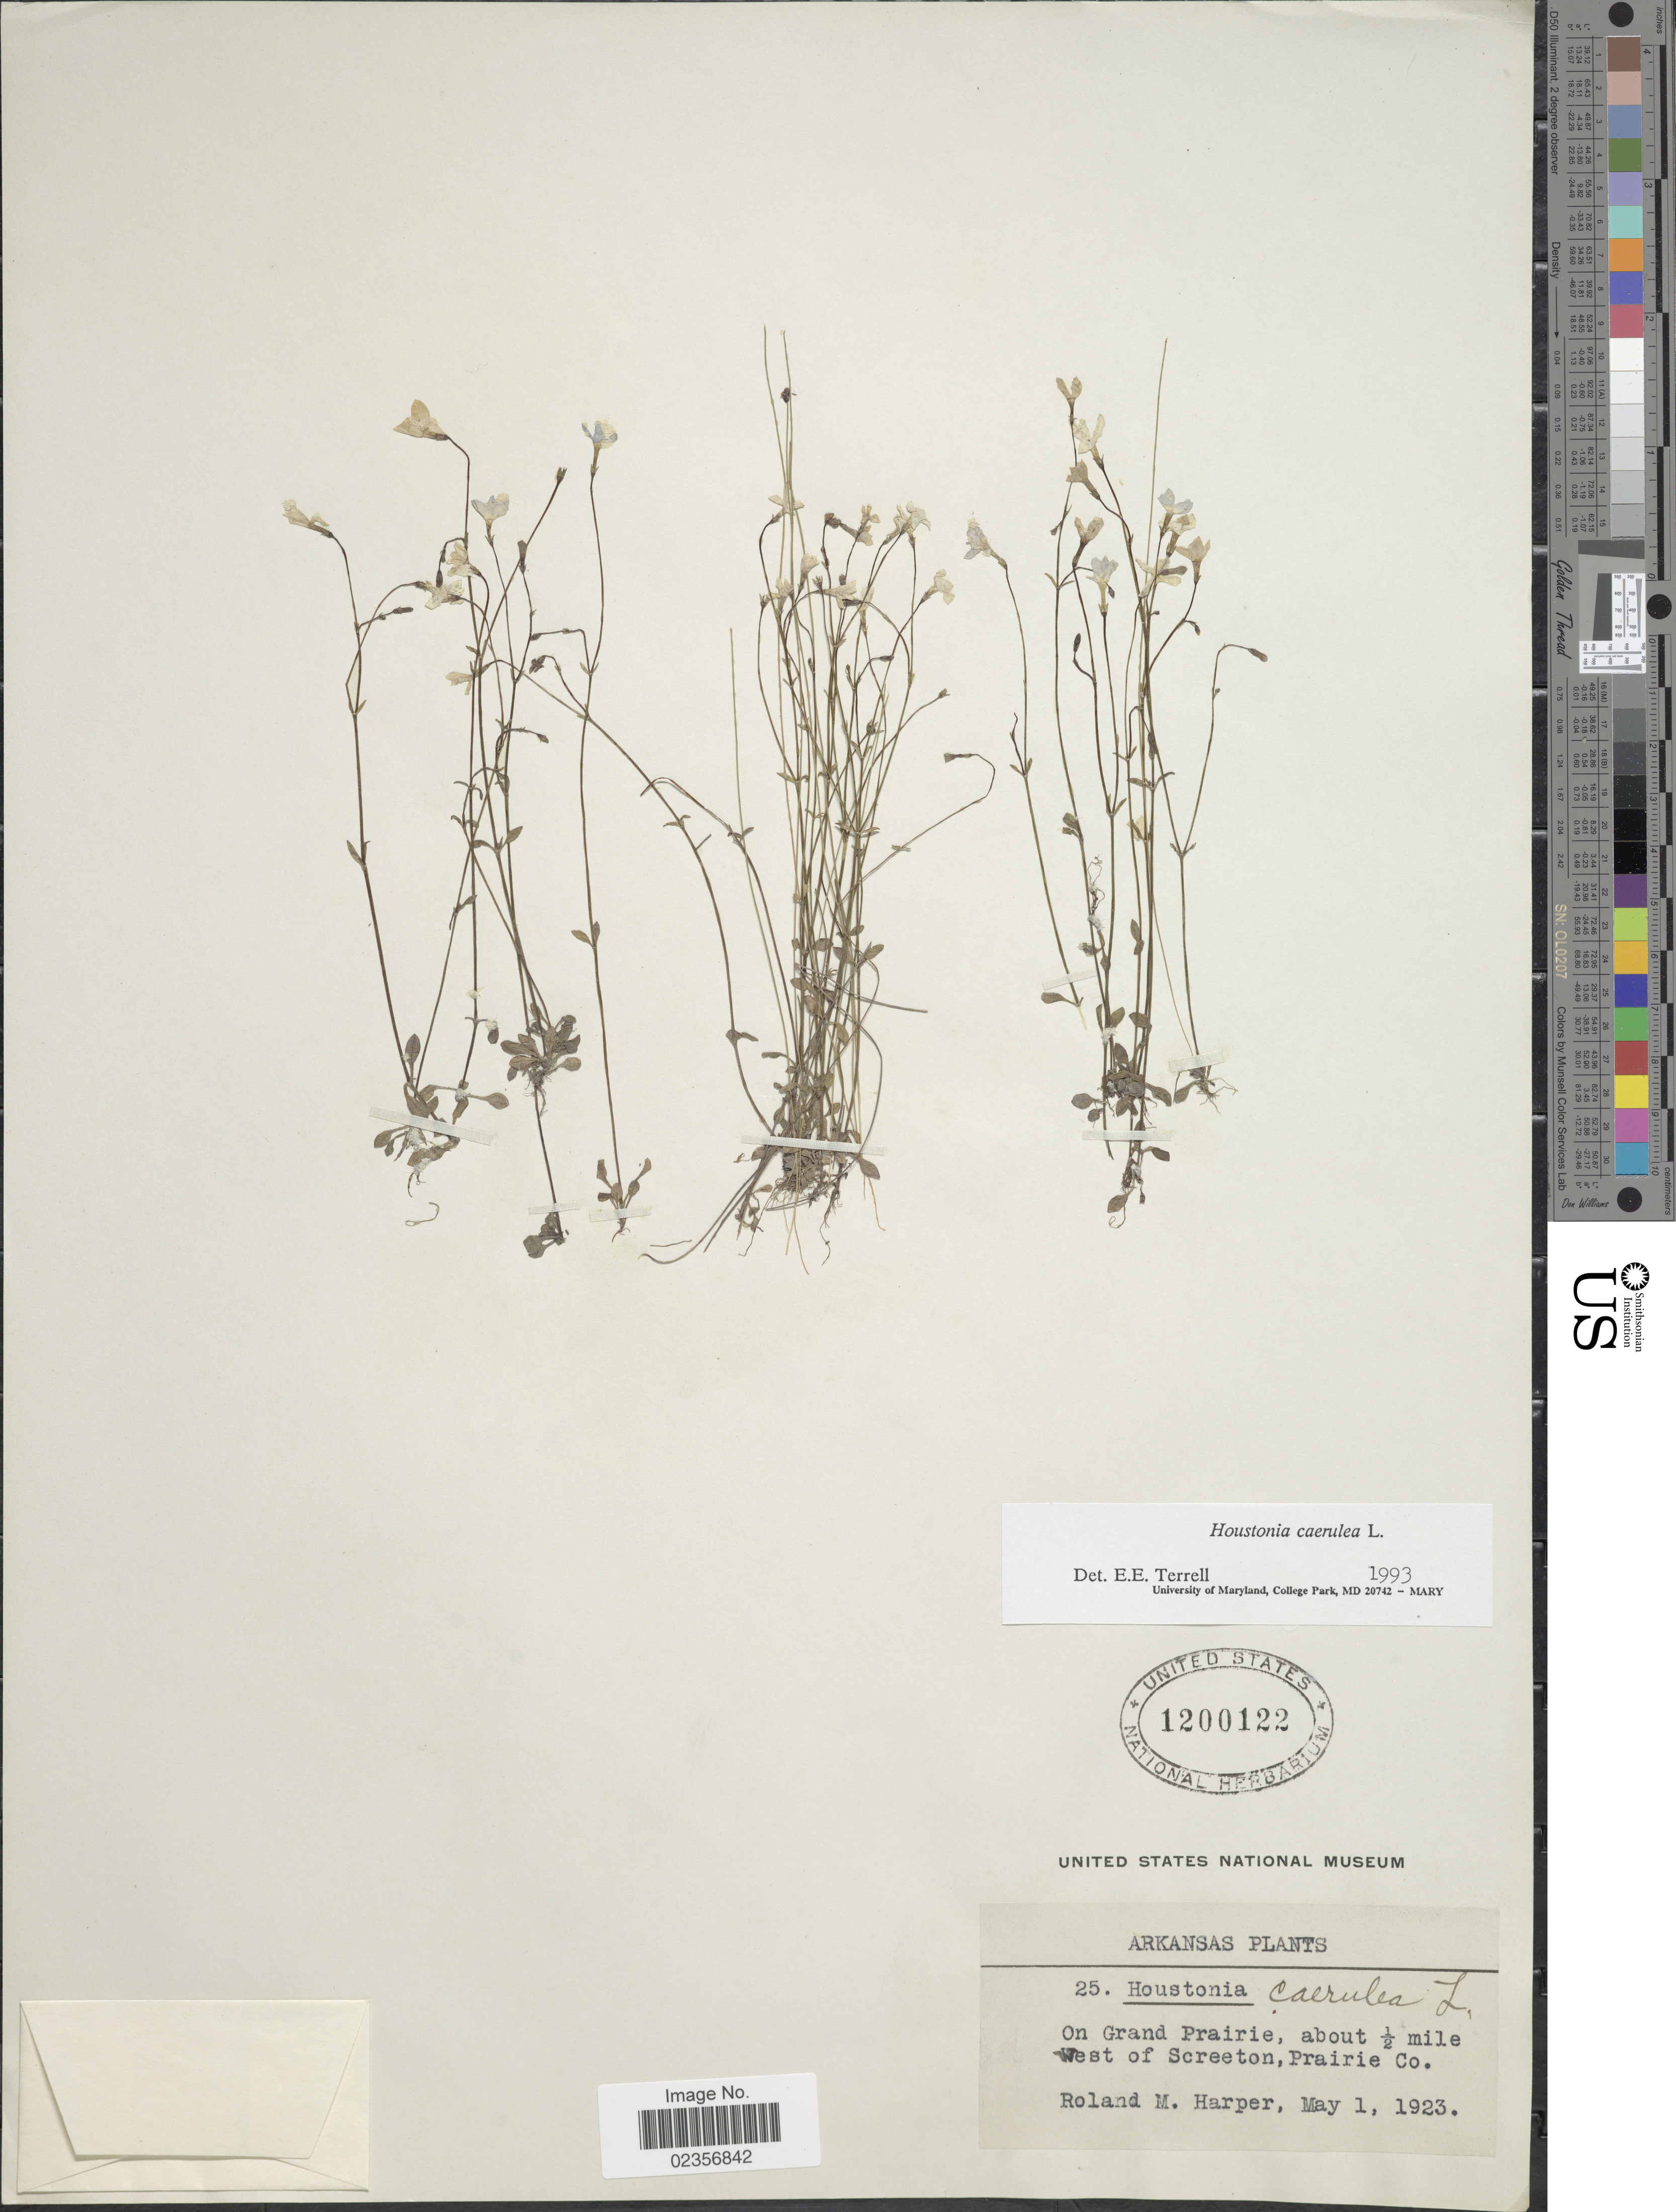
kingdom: Plantae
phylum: Tracheophyta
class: Magnoliopsida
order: Gentianales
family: Rubiaceae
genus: Houstonia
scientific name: Houstonia caerulea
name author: L.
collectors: R. M. Harper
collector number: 25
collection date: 1923-05-01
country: United States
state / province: North Carolina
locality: On Grand Prairie, about 1/2 mile west of Screeton, Prairie Co.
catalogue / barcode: US 1200122